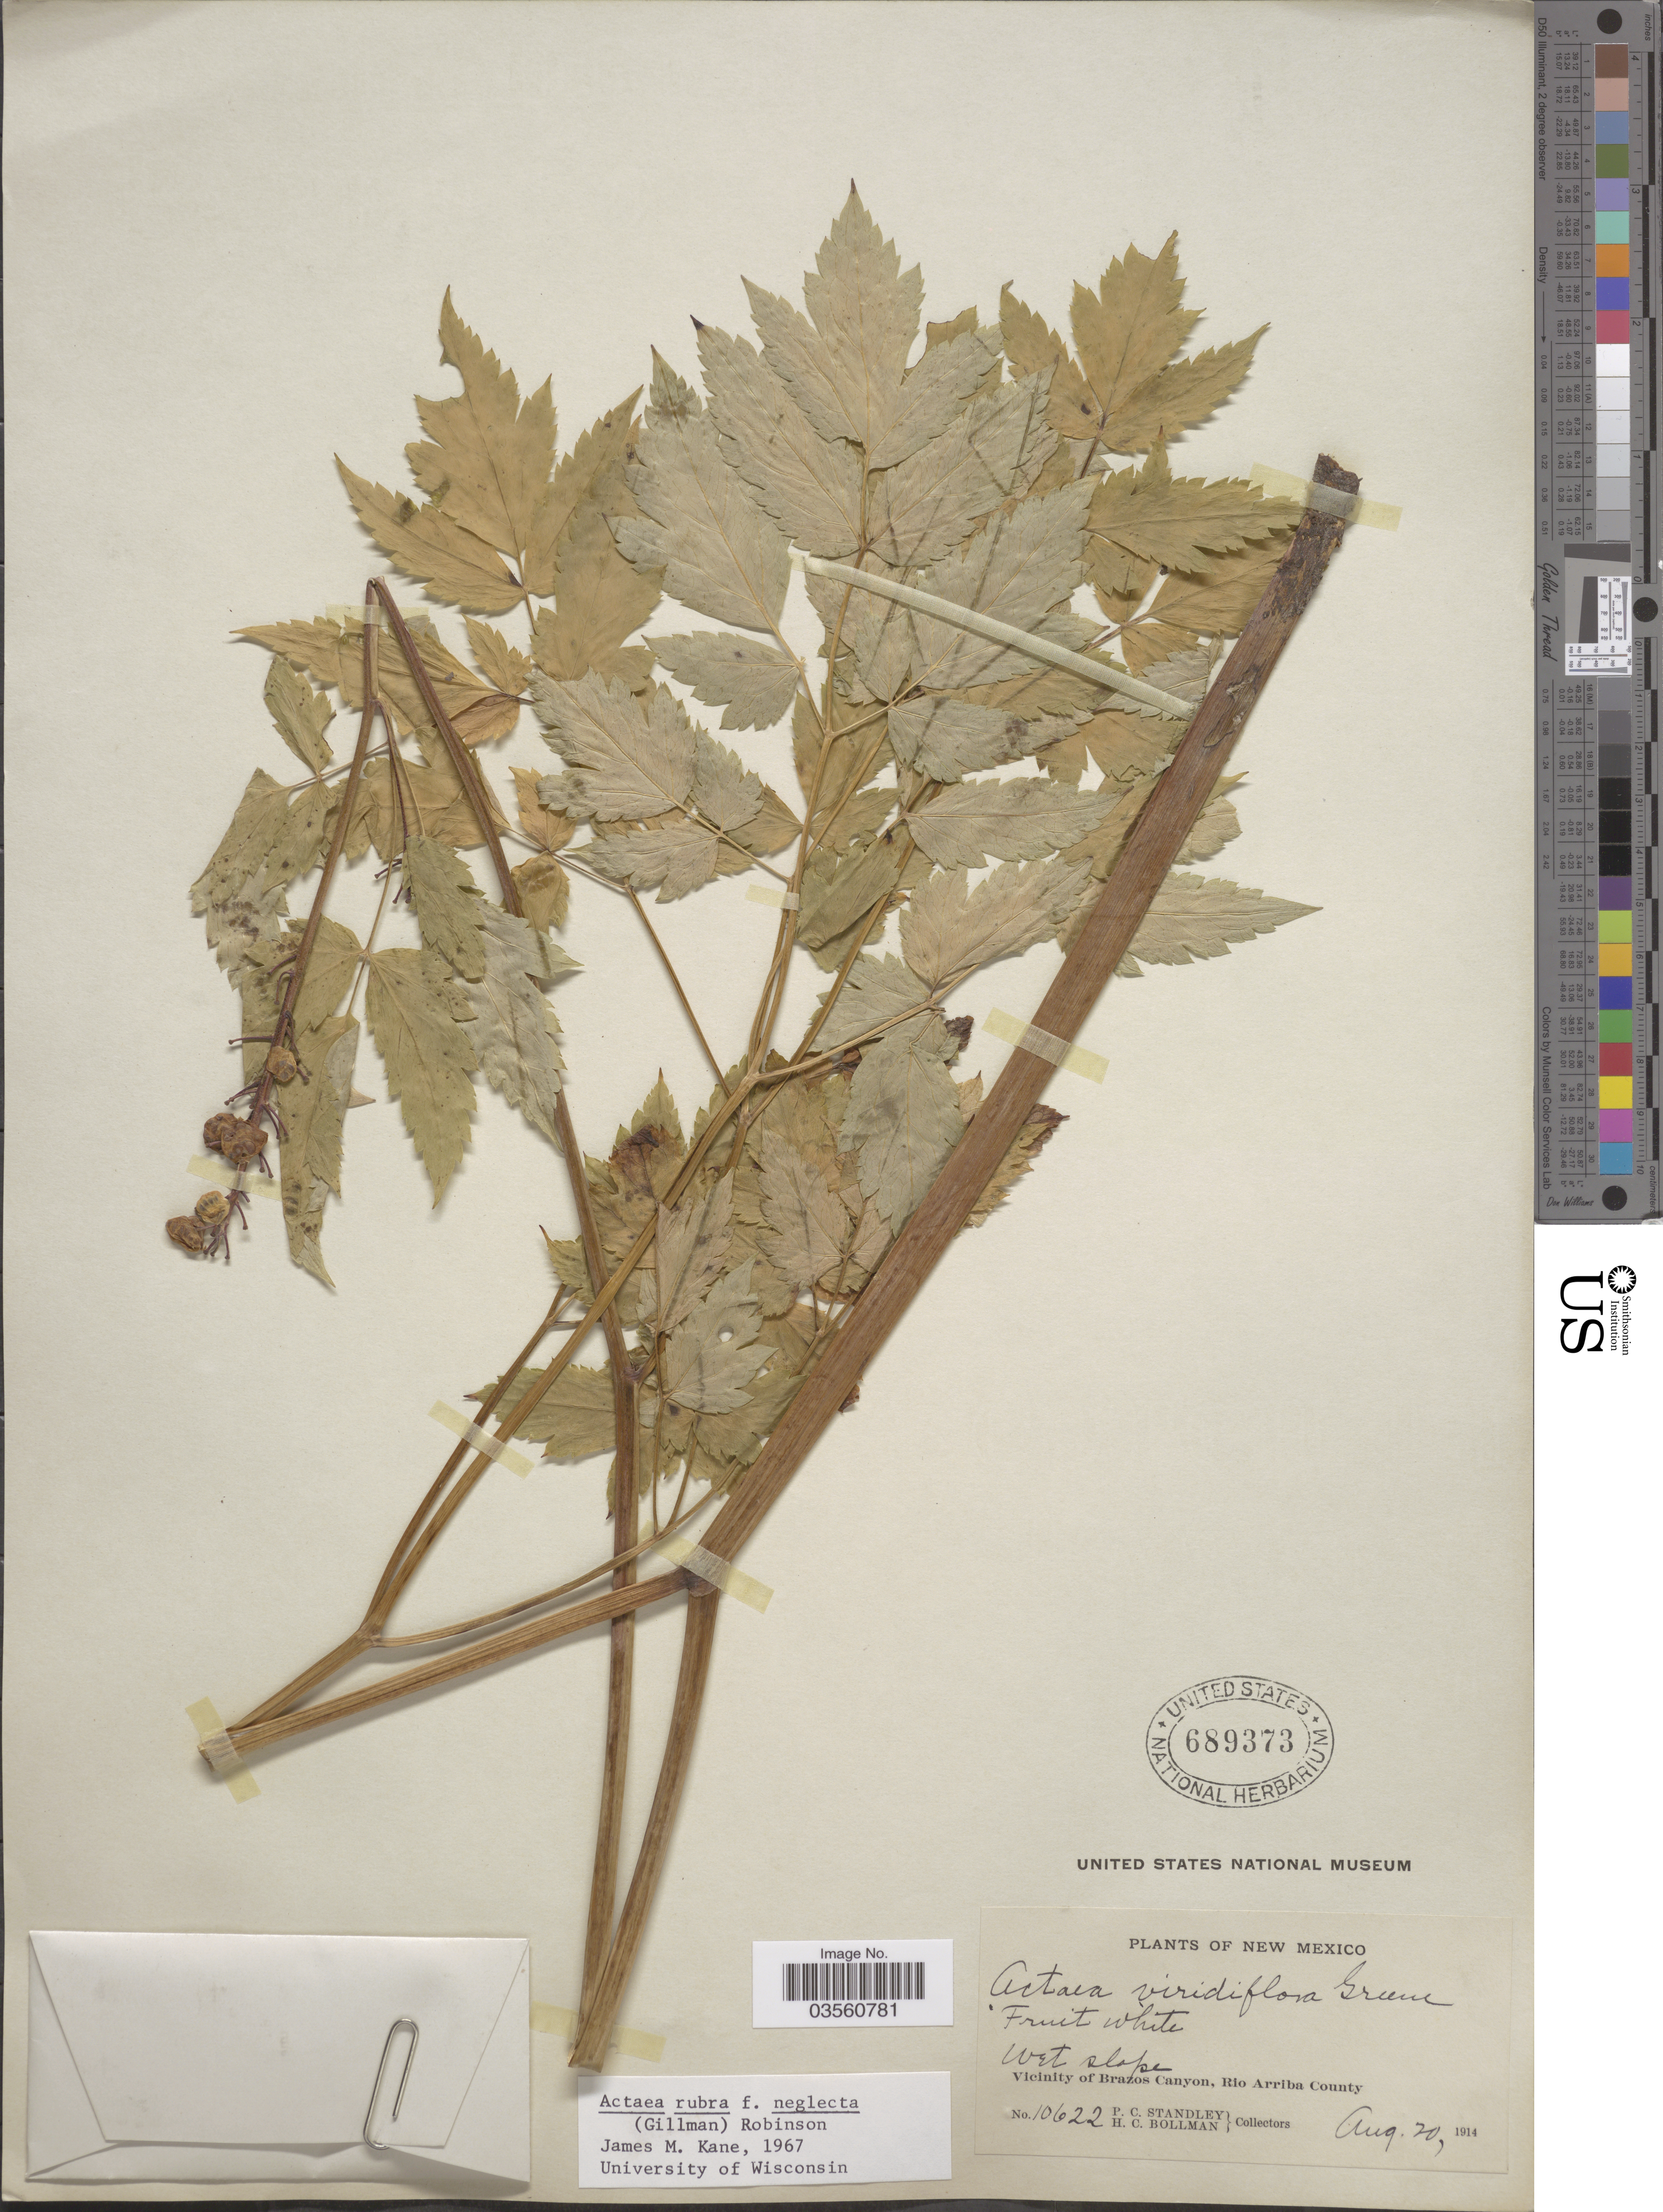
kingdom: Plantae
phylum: Tracheophyta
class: Magnoliopsida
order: Ranunculales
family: Ranunculaceae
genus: Actaea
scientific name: Actaea rubra f. neglecta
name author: (Gillman) B.L. Rob.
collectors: P. C. Standley & H. C. Bollman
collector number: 10622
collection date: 1914-08-20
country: United States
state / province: New Mexico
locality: Vicinity of Brazos Canyon, Rio Arriba County.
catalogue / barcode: US 689373